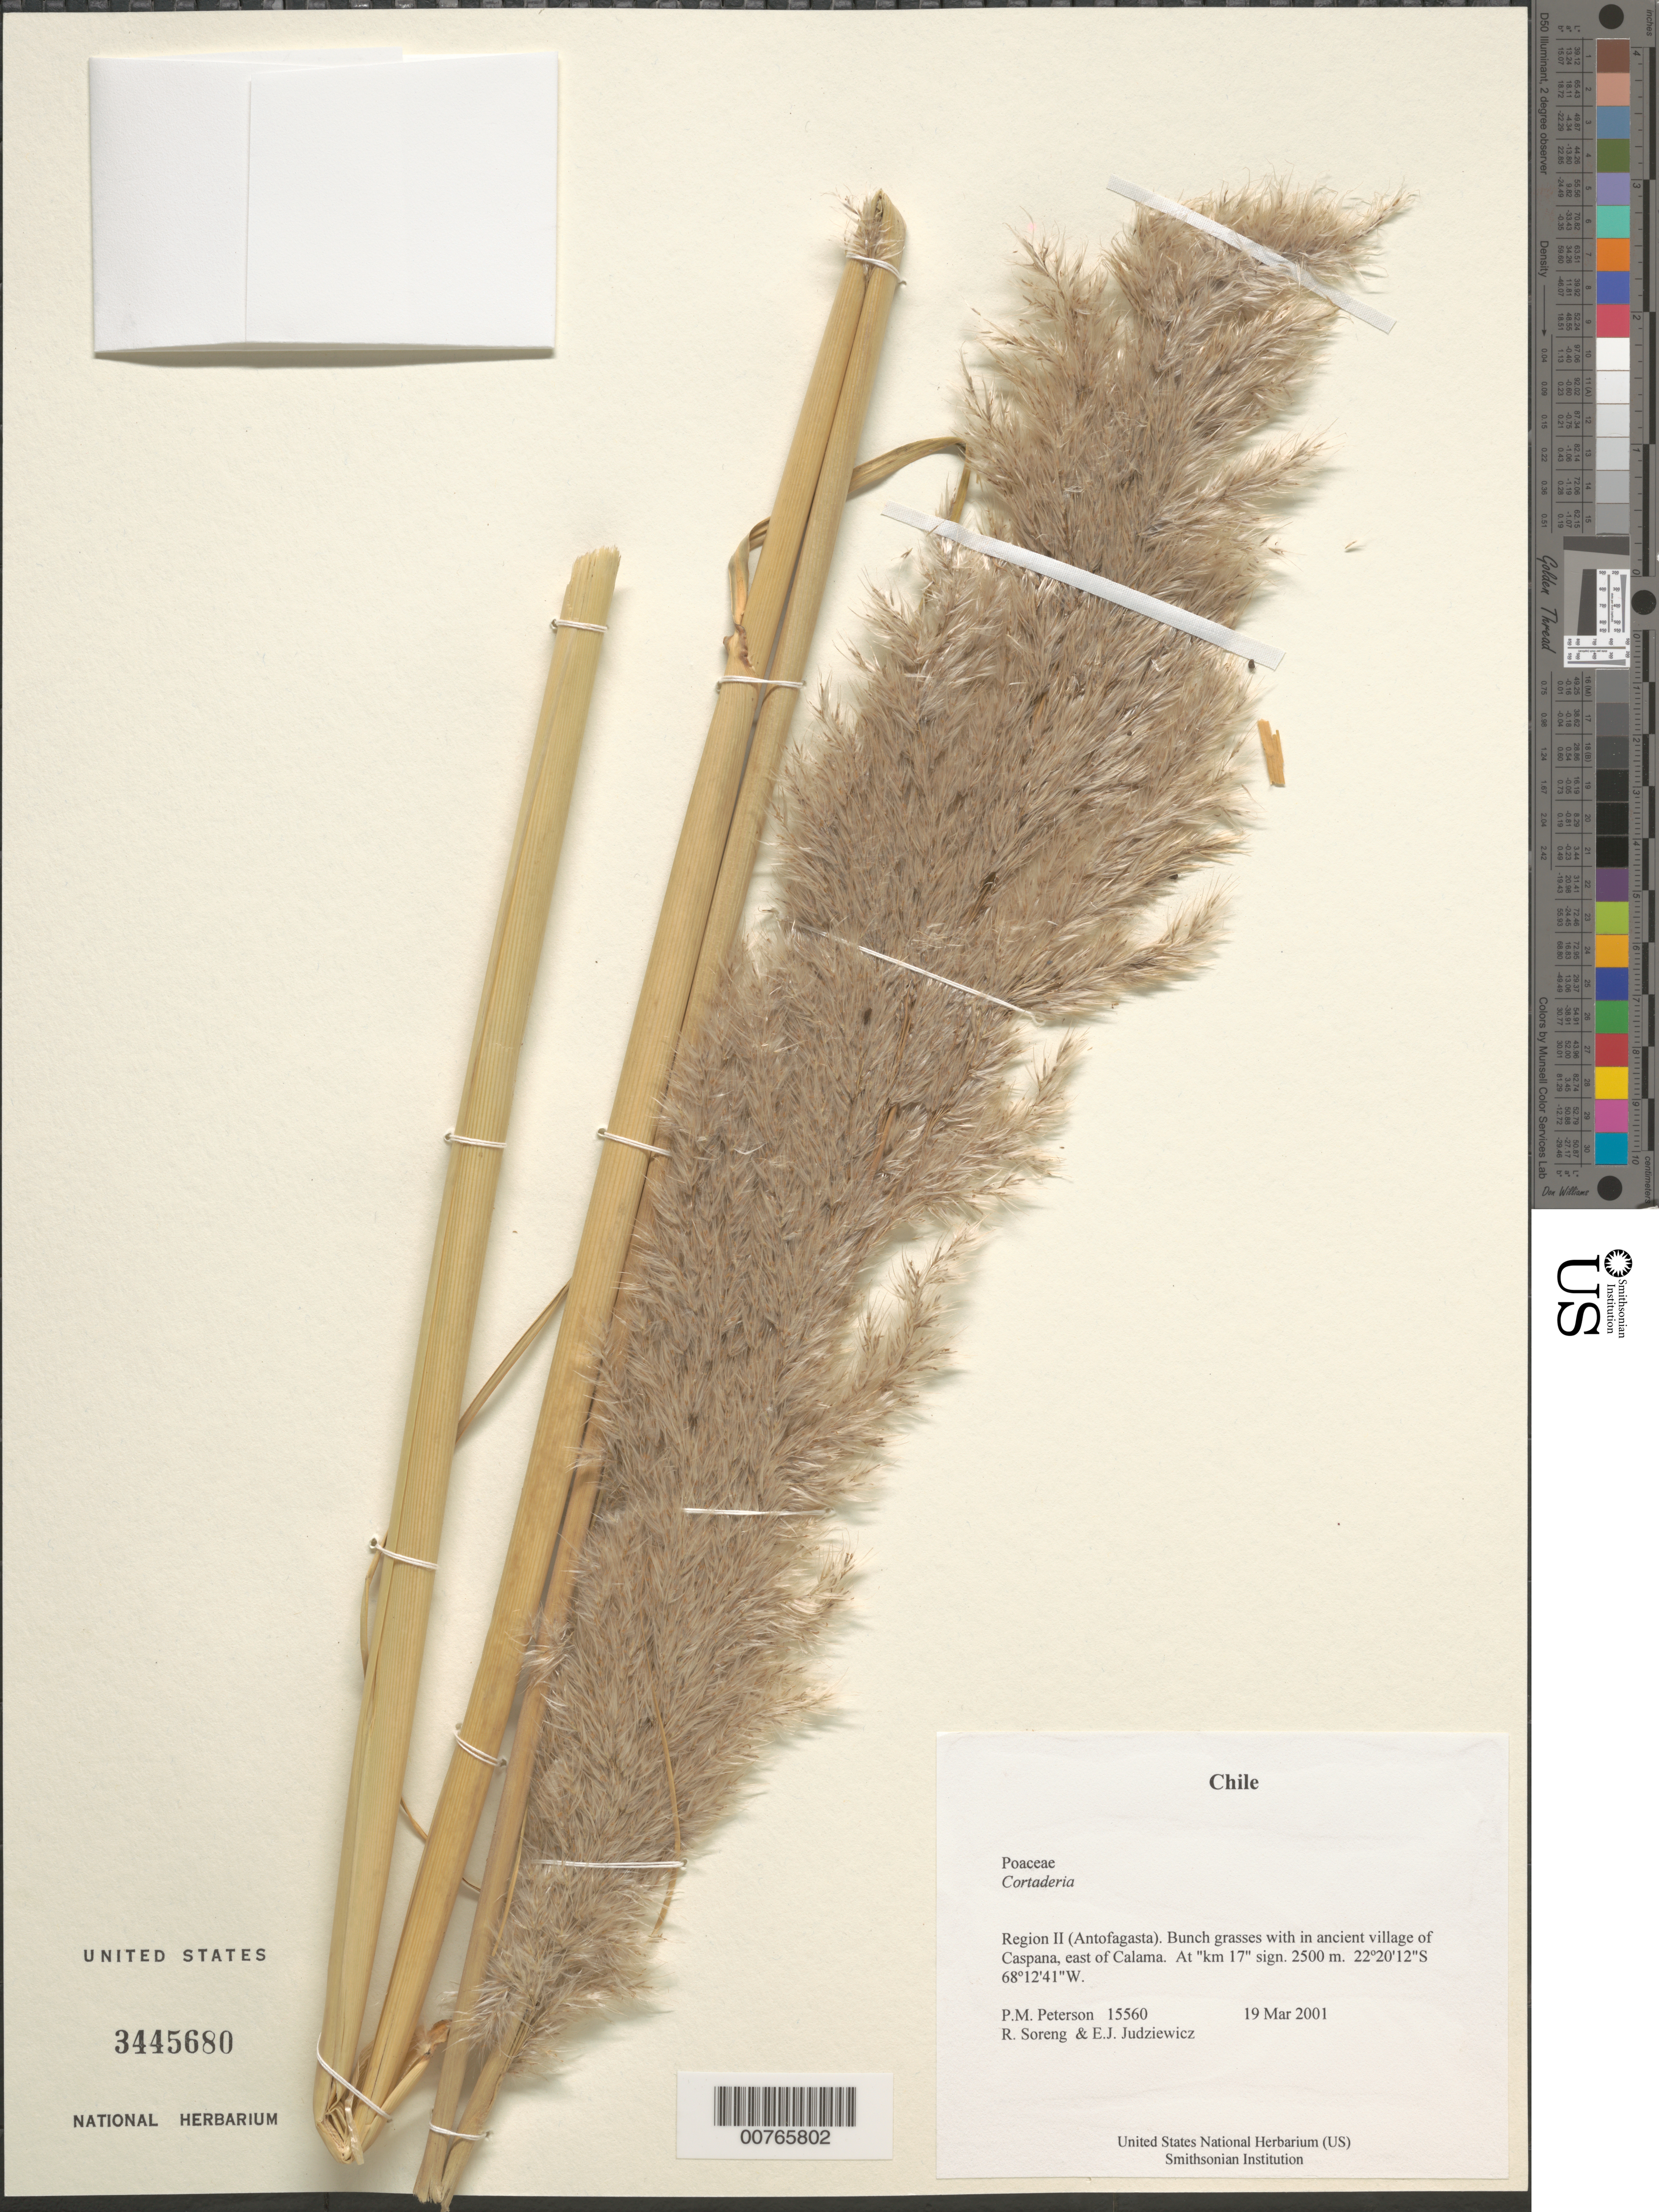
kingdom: Plantae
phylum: Tracheophyta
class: Liliopsida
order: Poales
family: Poaceae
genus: Cortaderia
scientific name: Cortaderia sp.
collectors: P. M. Peterson, R. J. Soreng & E. J. Judziewicz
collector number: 15560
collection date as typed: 19 Mar 2001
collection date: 2001-03-19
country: Chile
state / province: Antofagasta (II)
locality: Bunch grasses with in ancient village of Caspana, east of Calama. At "km 17" sign.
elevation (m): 2500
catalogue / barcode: US 3445680